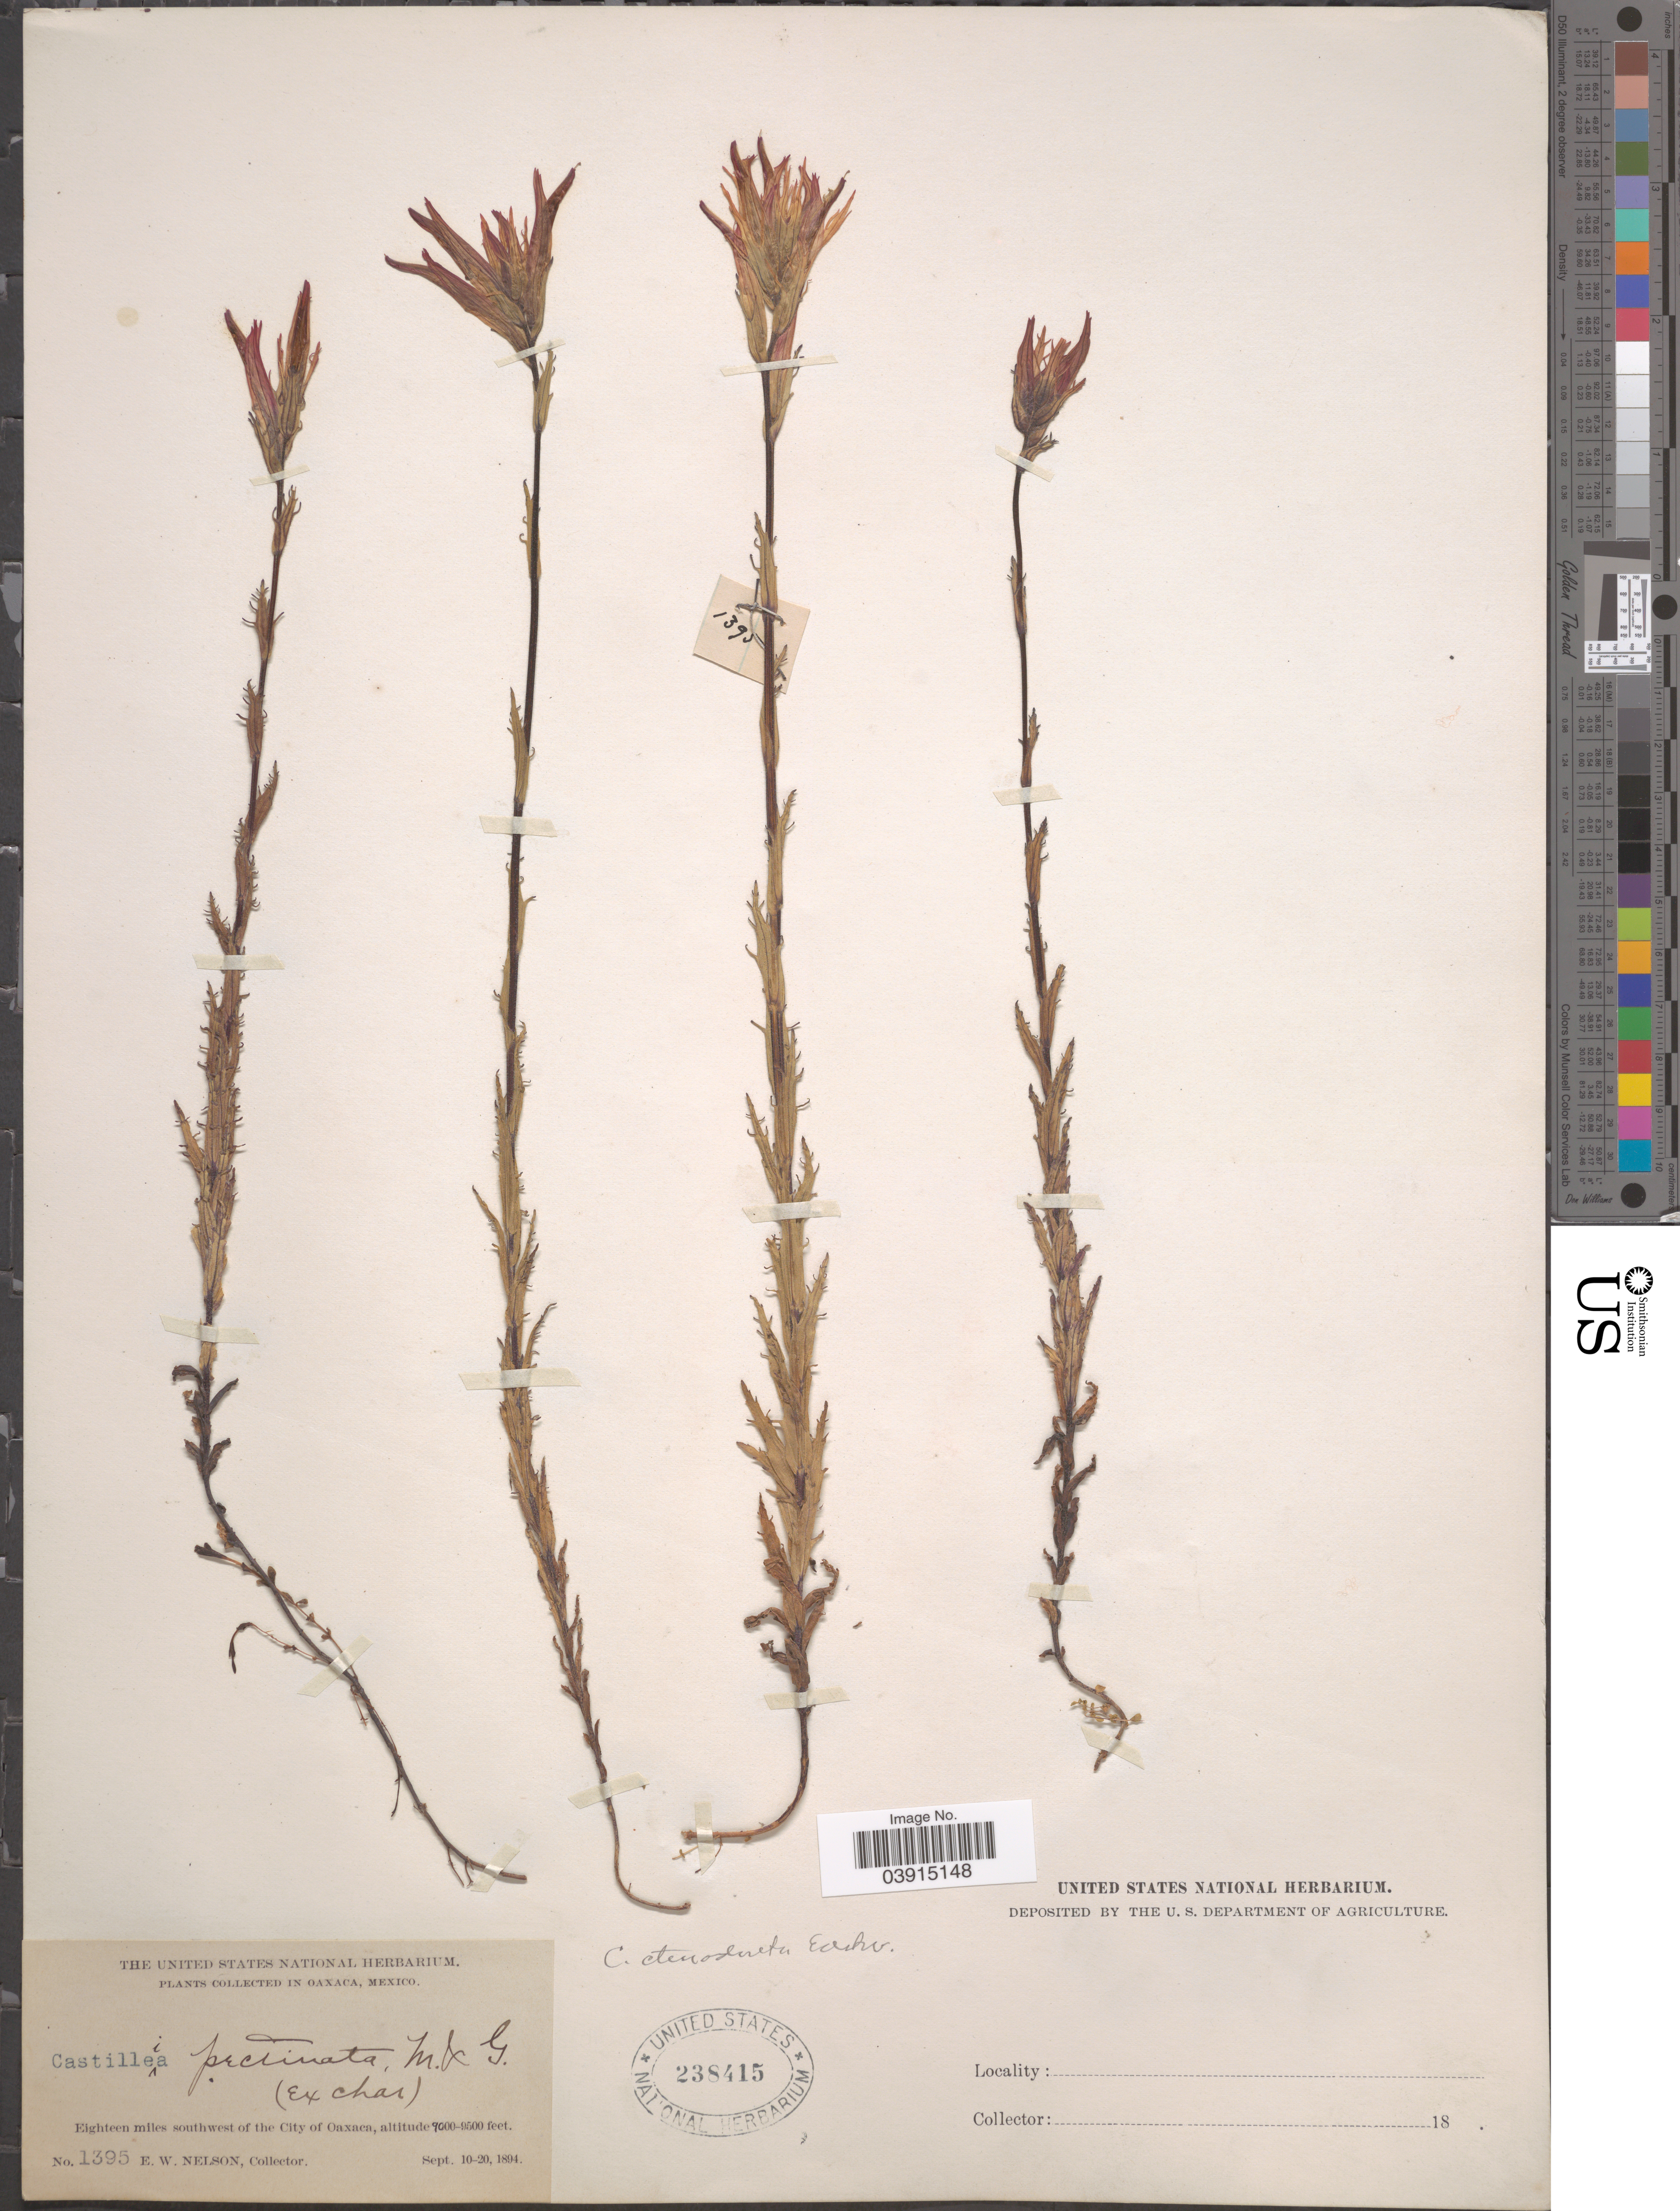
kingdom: Plantae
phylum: Tracheophyta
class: Magnoliopsida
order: Lamiales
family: Orobanchaceae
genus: Castilleja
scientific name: Castilleja ctenodonta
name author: Eastw.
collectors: E. W. Nelson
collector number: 1395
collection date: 1894-09-10/1894-09-20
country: Mexico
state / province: Oaxaca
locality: Eighteen miles southwest of the City of Oaxaca.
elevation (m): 2134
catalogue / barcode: US 238415